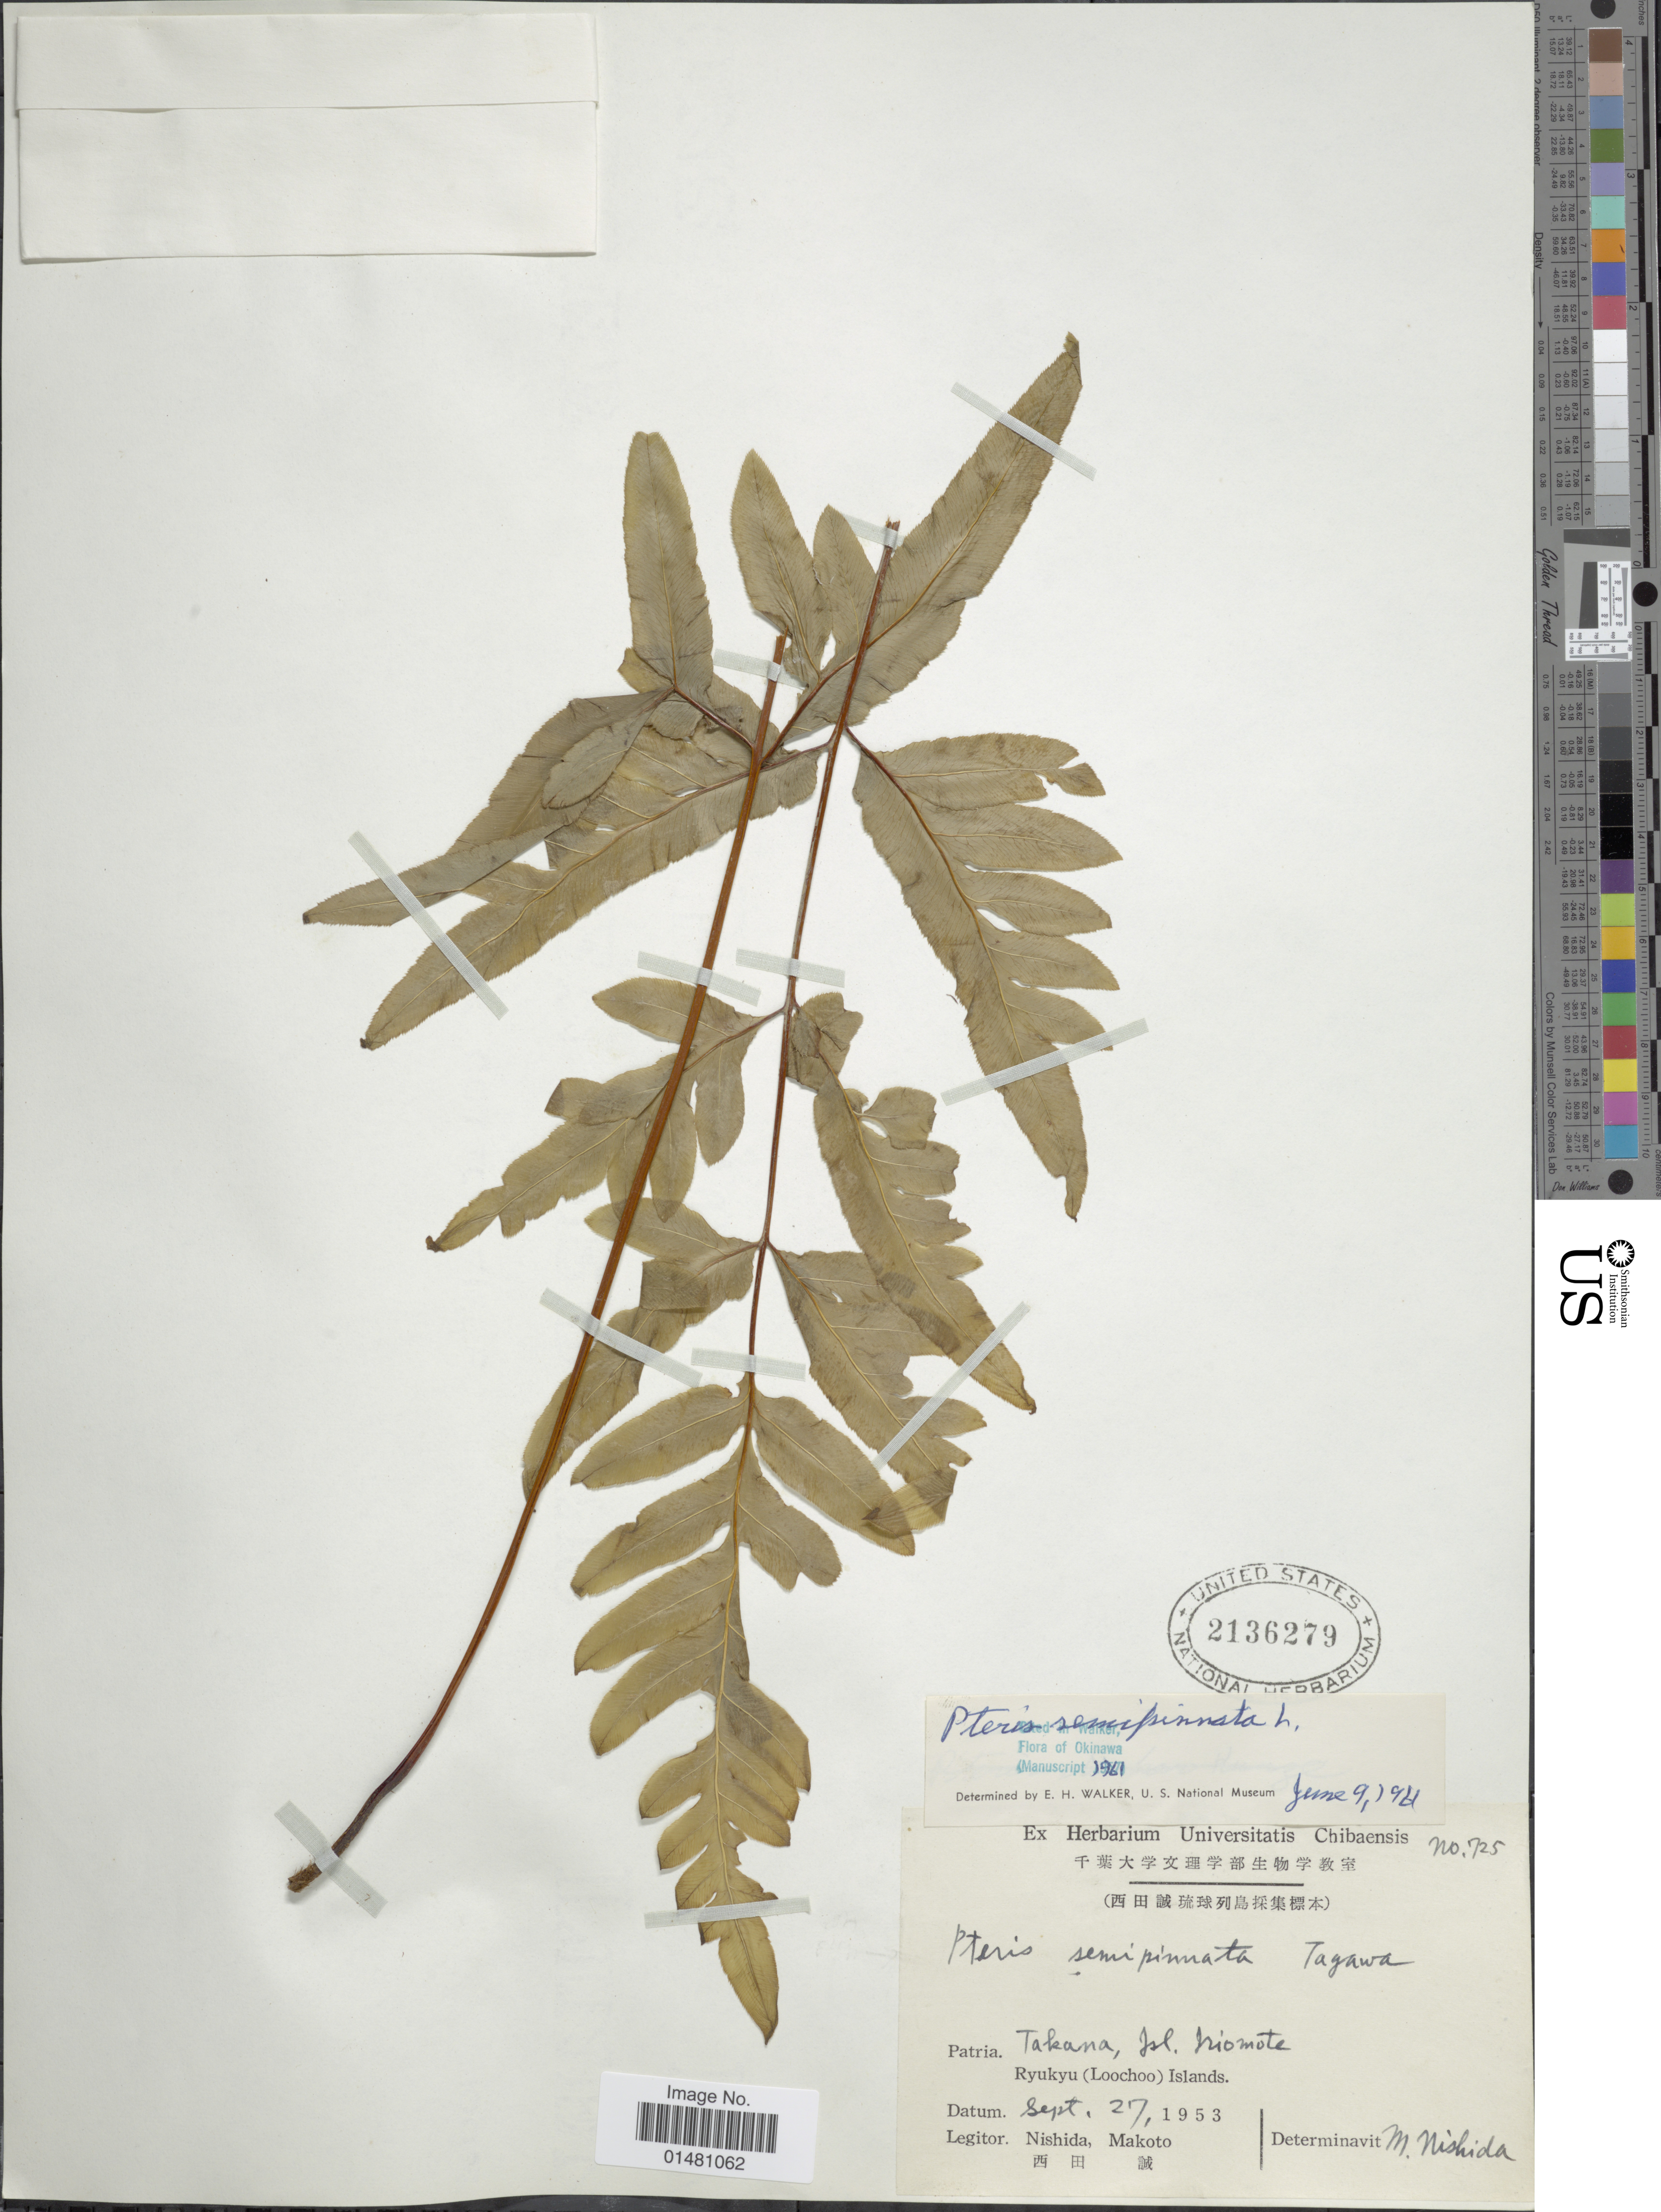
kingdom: Plantae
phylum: Tracheophyta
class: Polypodiopsida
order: Polypodiales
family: Pteridaceae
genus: Pteris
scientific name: Pteris semipinnata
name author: L.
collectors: M. Nishida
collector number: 725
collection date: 1953-09-27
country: Japan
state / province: Okinawa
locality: Yakana, Isl. Iriomote, Ryukyu (Loochoo) Islands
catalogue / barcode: US 2136279